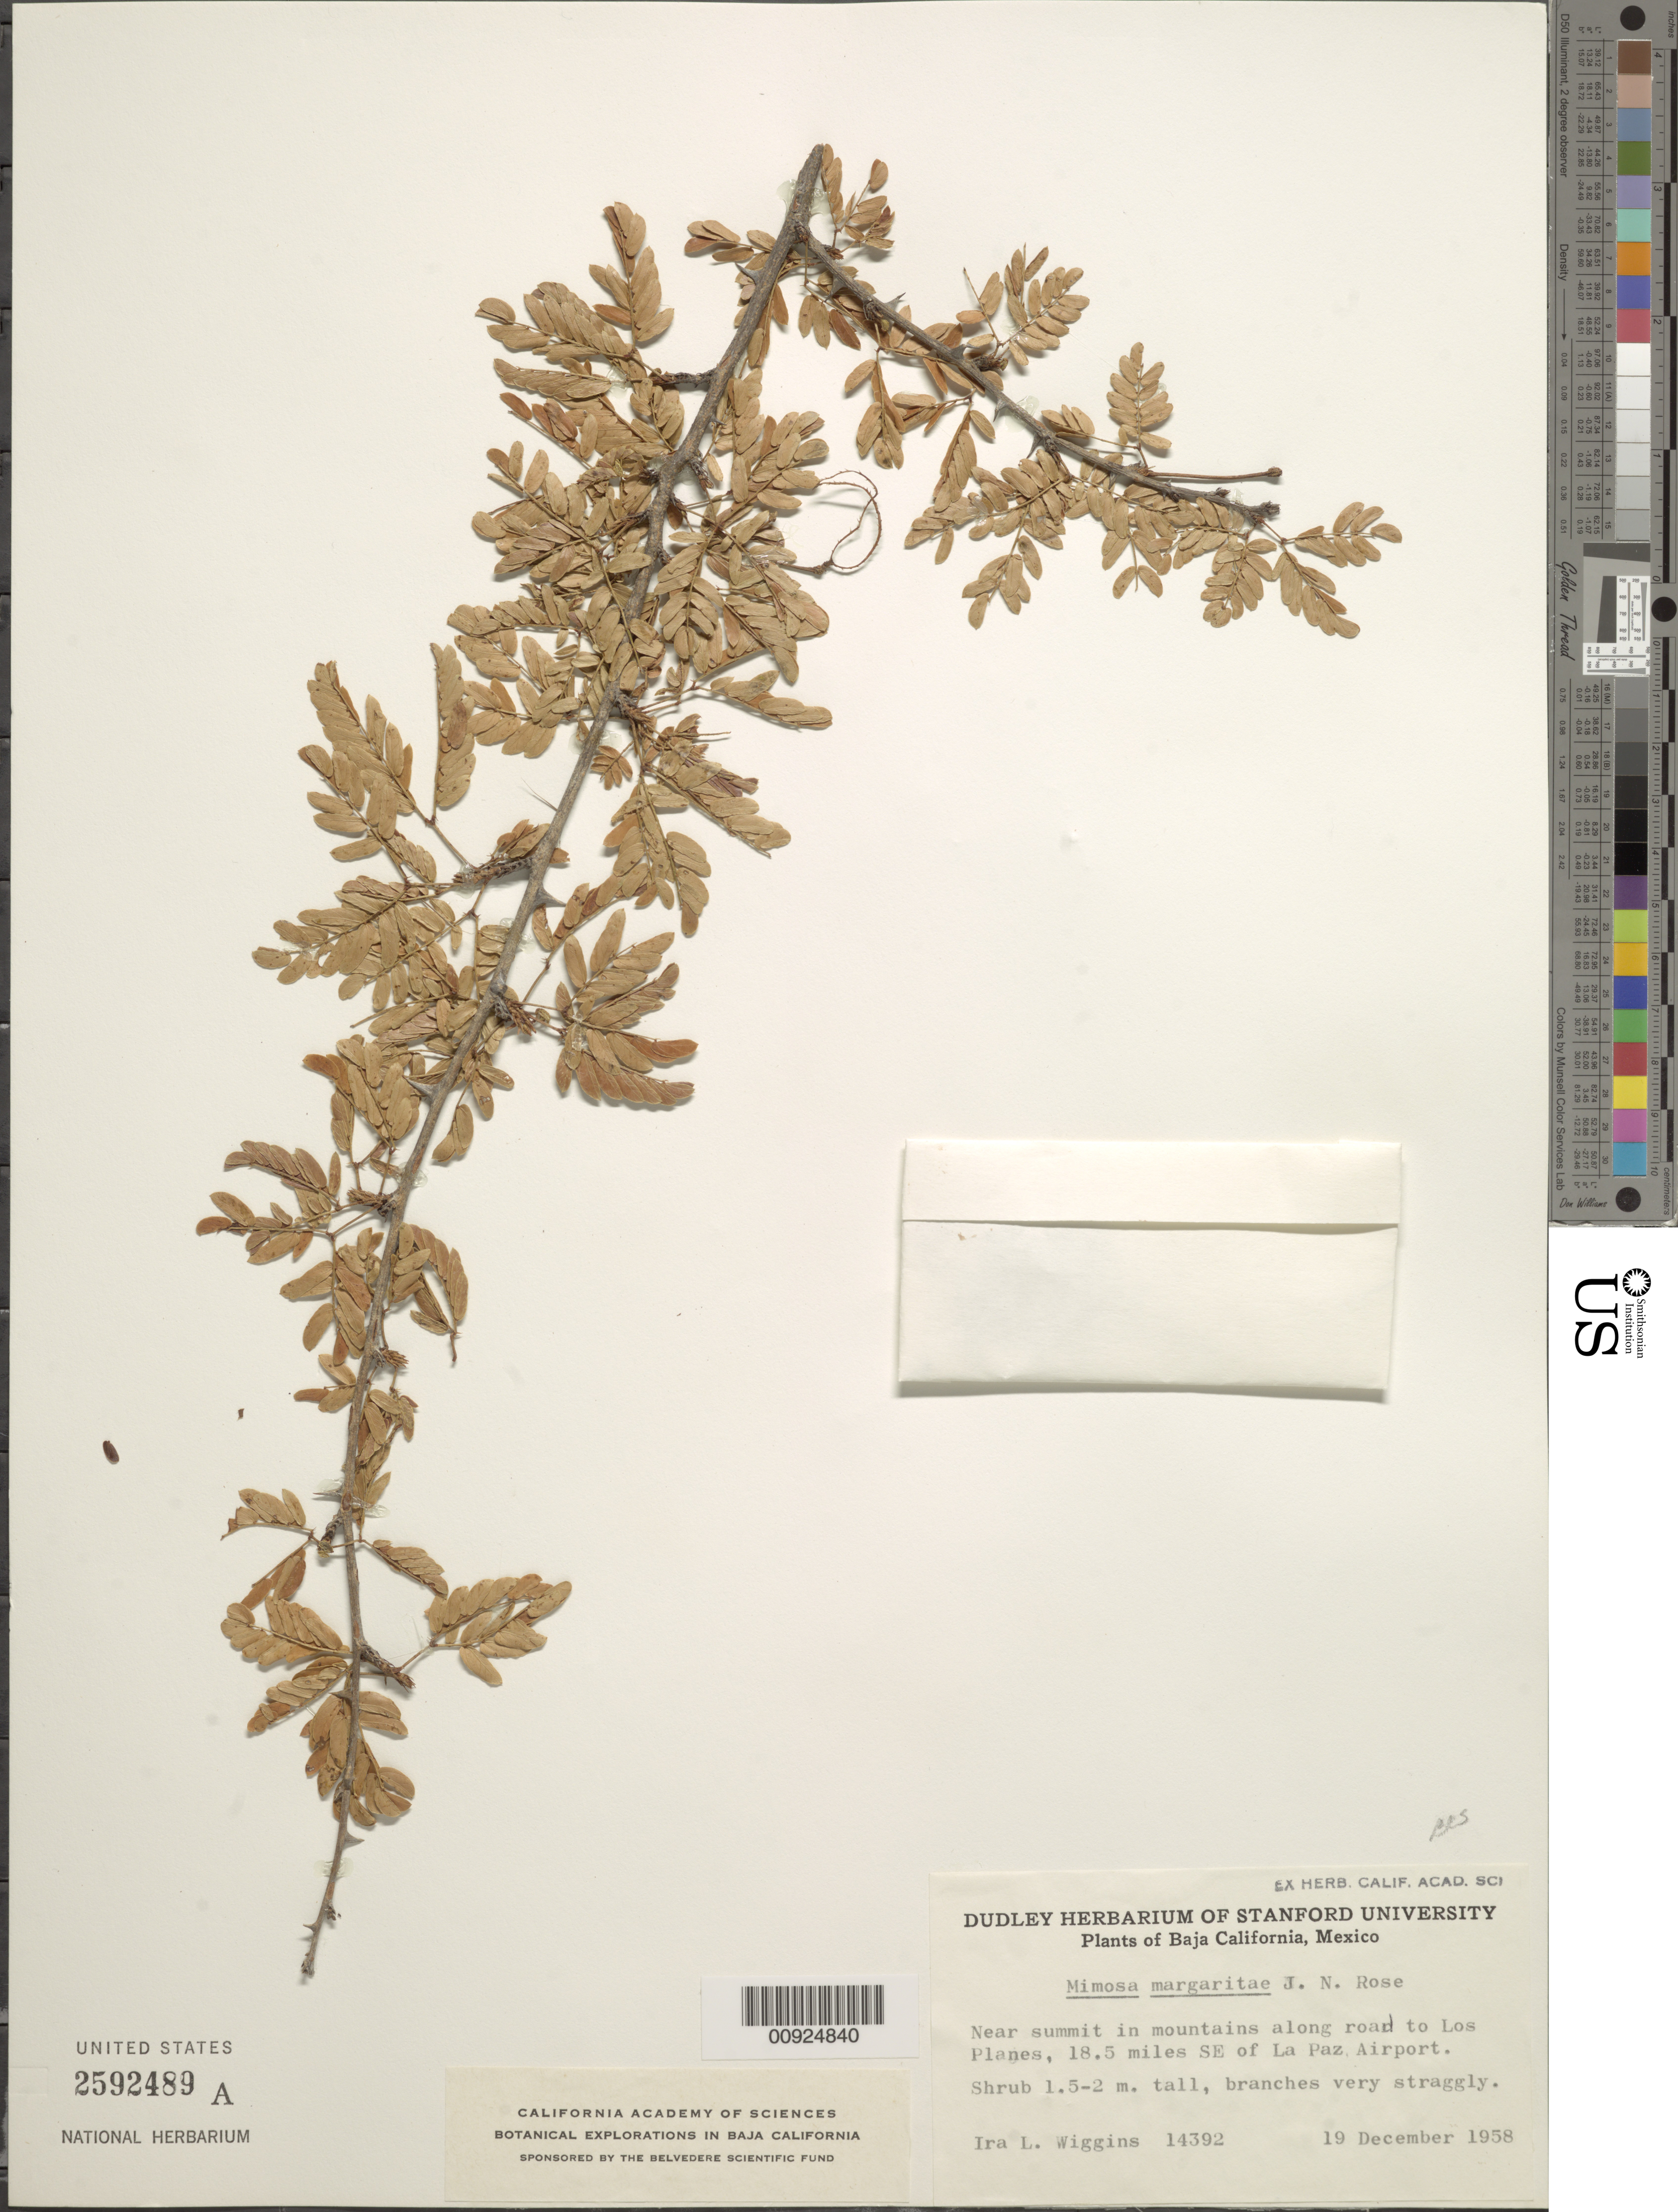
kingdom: Plantae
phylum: Tracheophyta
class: Magnoliopsida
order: Fabales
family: Fabaceae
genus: Mimosa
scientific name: Mimosa margaritae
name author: Rose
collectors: I. L. Wiggins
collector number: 14392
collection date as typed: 19 Dec 1958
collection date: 1958-12-19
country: Mexico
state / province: Baja California Sur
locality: Along road to Los Planes, 18.5 miles SE of La Paz Airport.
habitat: Near summit in mountains along road.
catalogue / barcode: US 2592489A